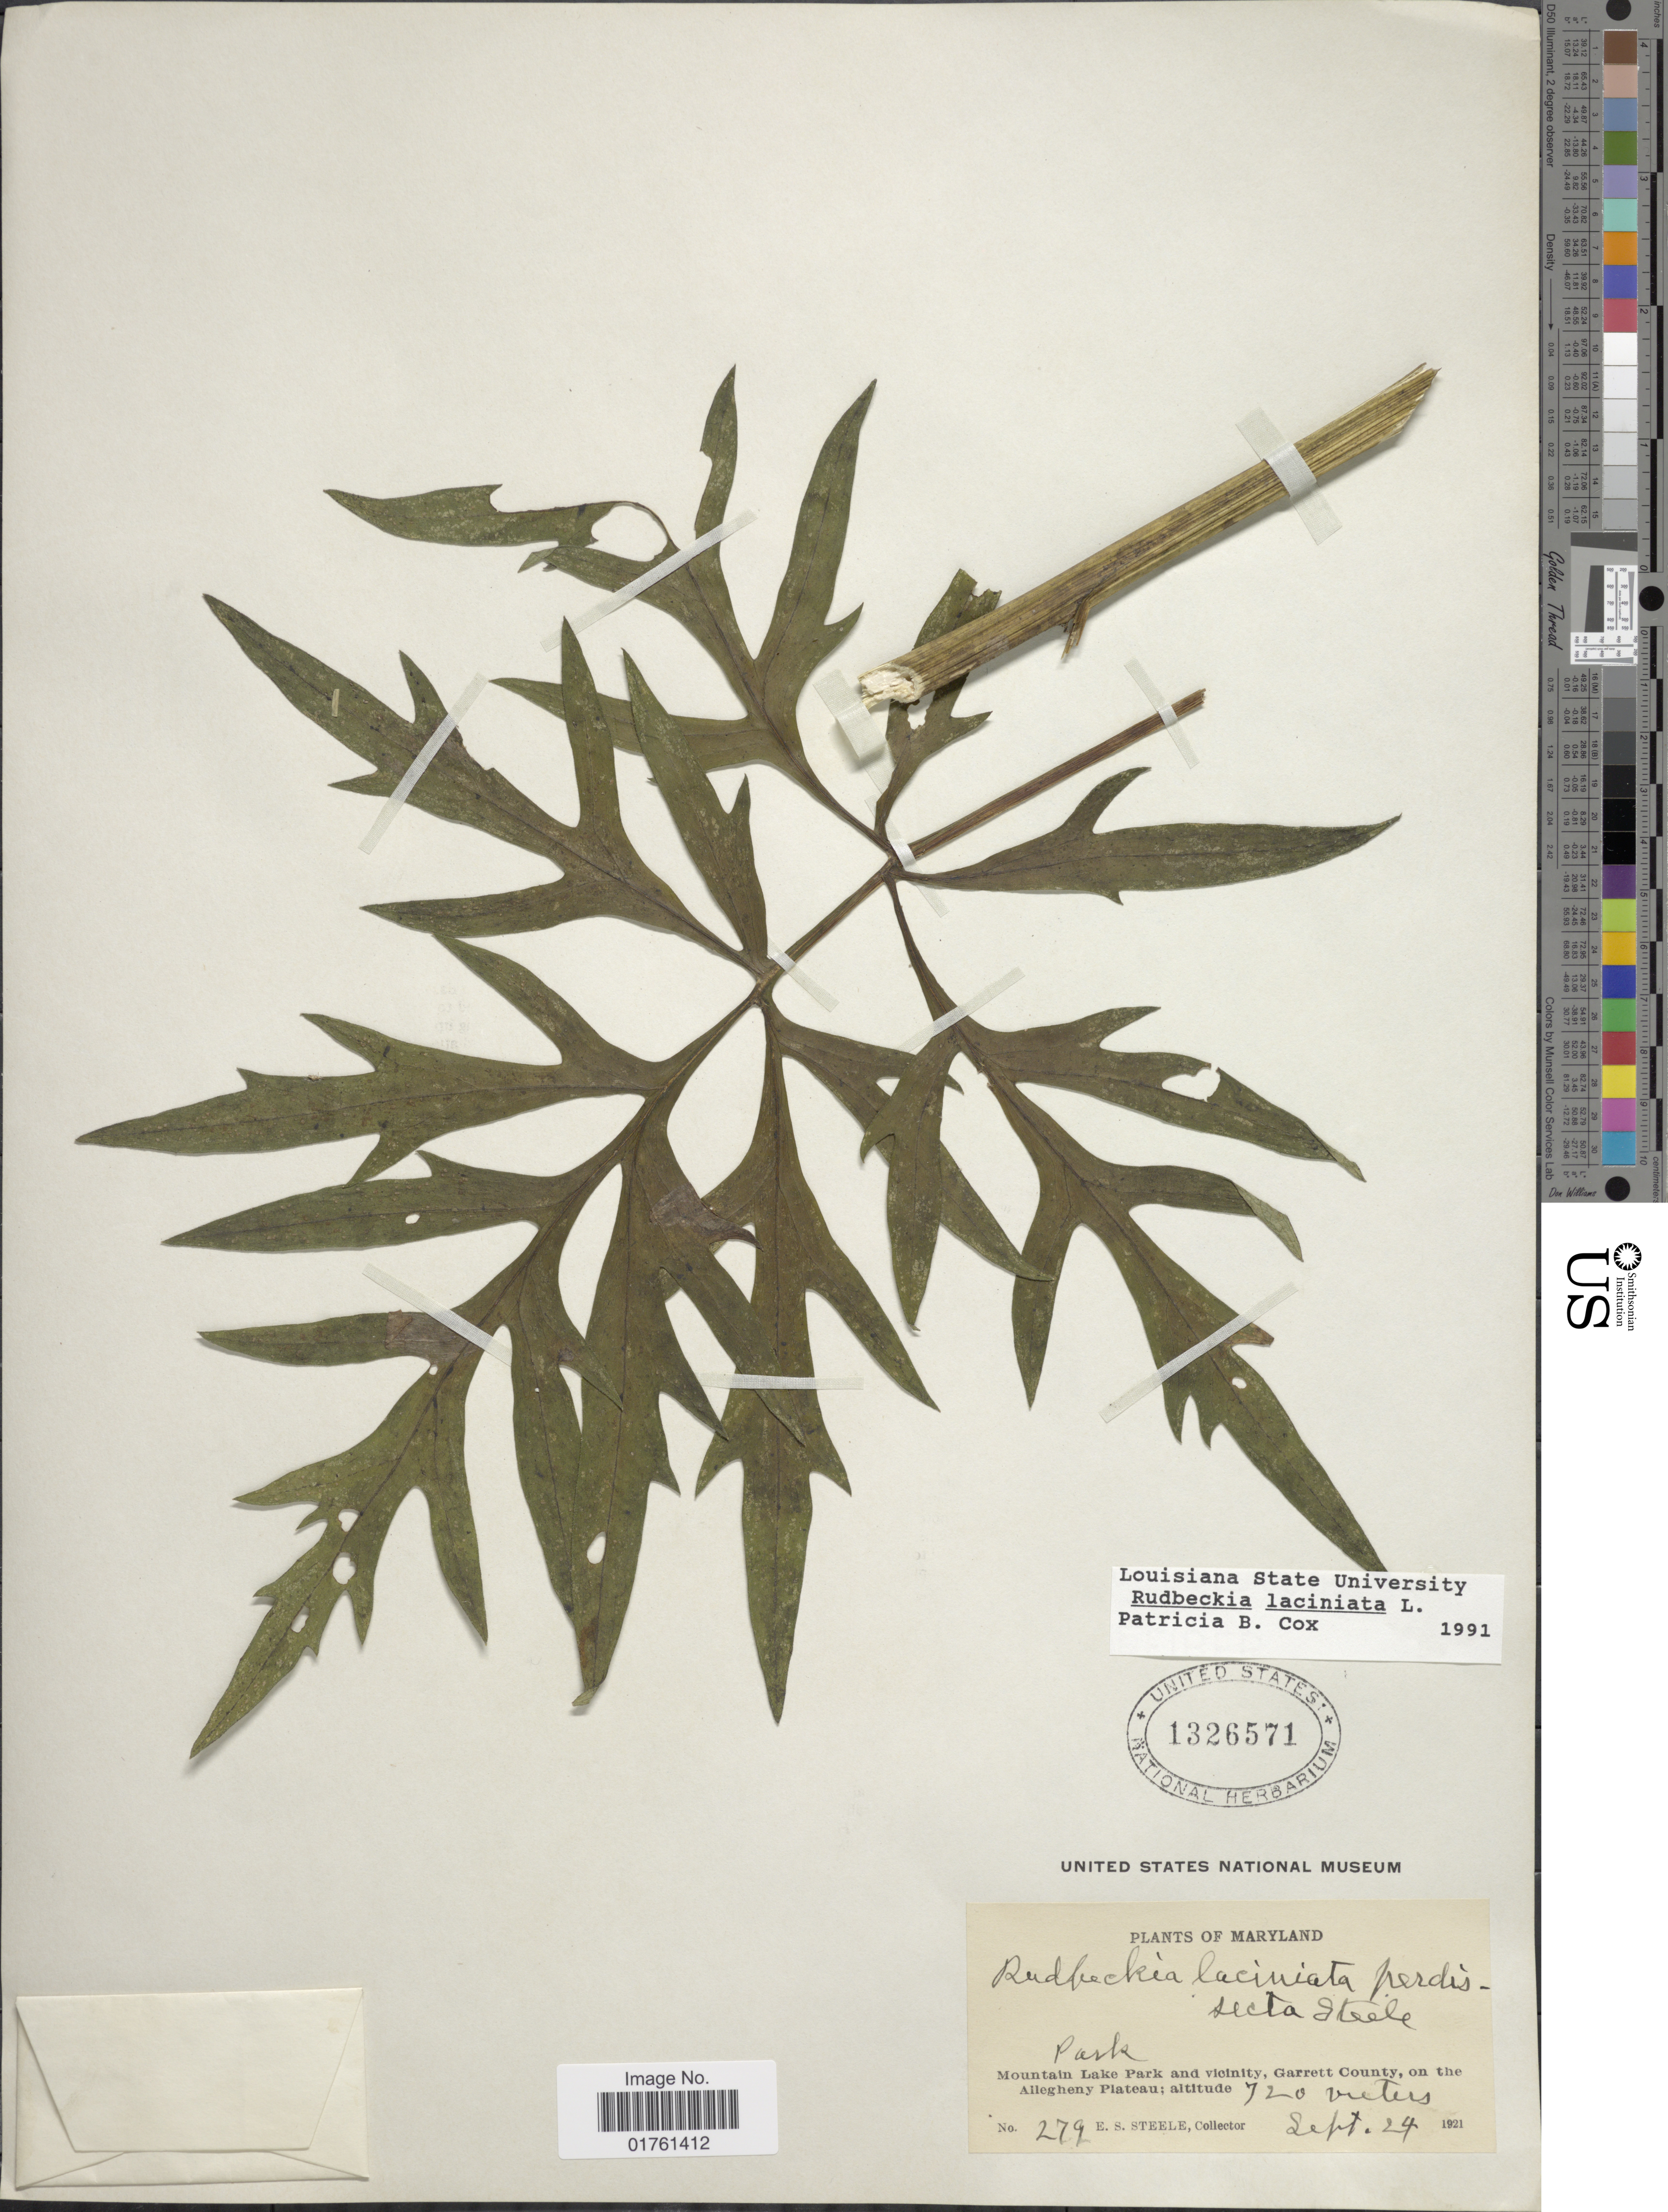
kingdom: Plantae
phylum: Tracheophyta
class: Magnoliopsida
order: Asterales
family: Asteraceae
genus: Rudbeckia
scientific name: Rudbeckia laciniata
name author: L.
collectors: E. Steele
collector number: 279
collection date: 1921-09-24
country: United States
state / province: Maryland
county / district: Garrett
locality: Park, Mountain Lake Park and vicinity, Garrett County, on the Allegheny Plateau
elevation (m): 720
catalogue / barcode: US 1326571